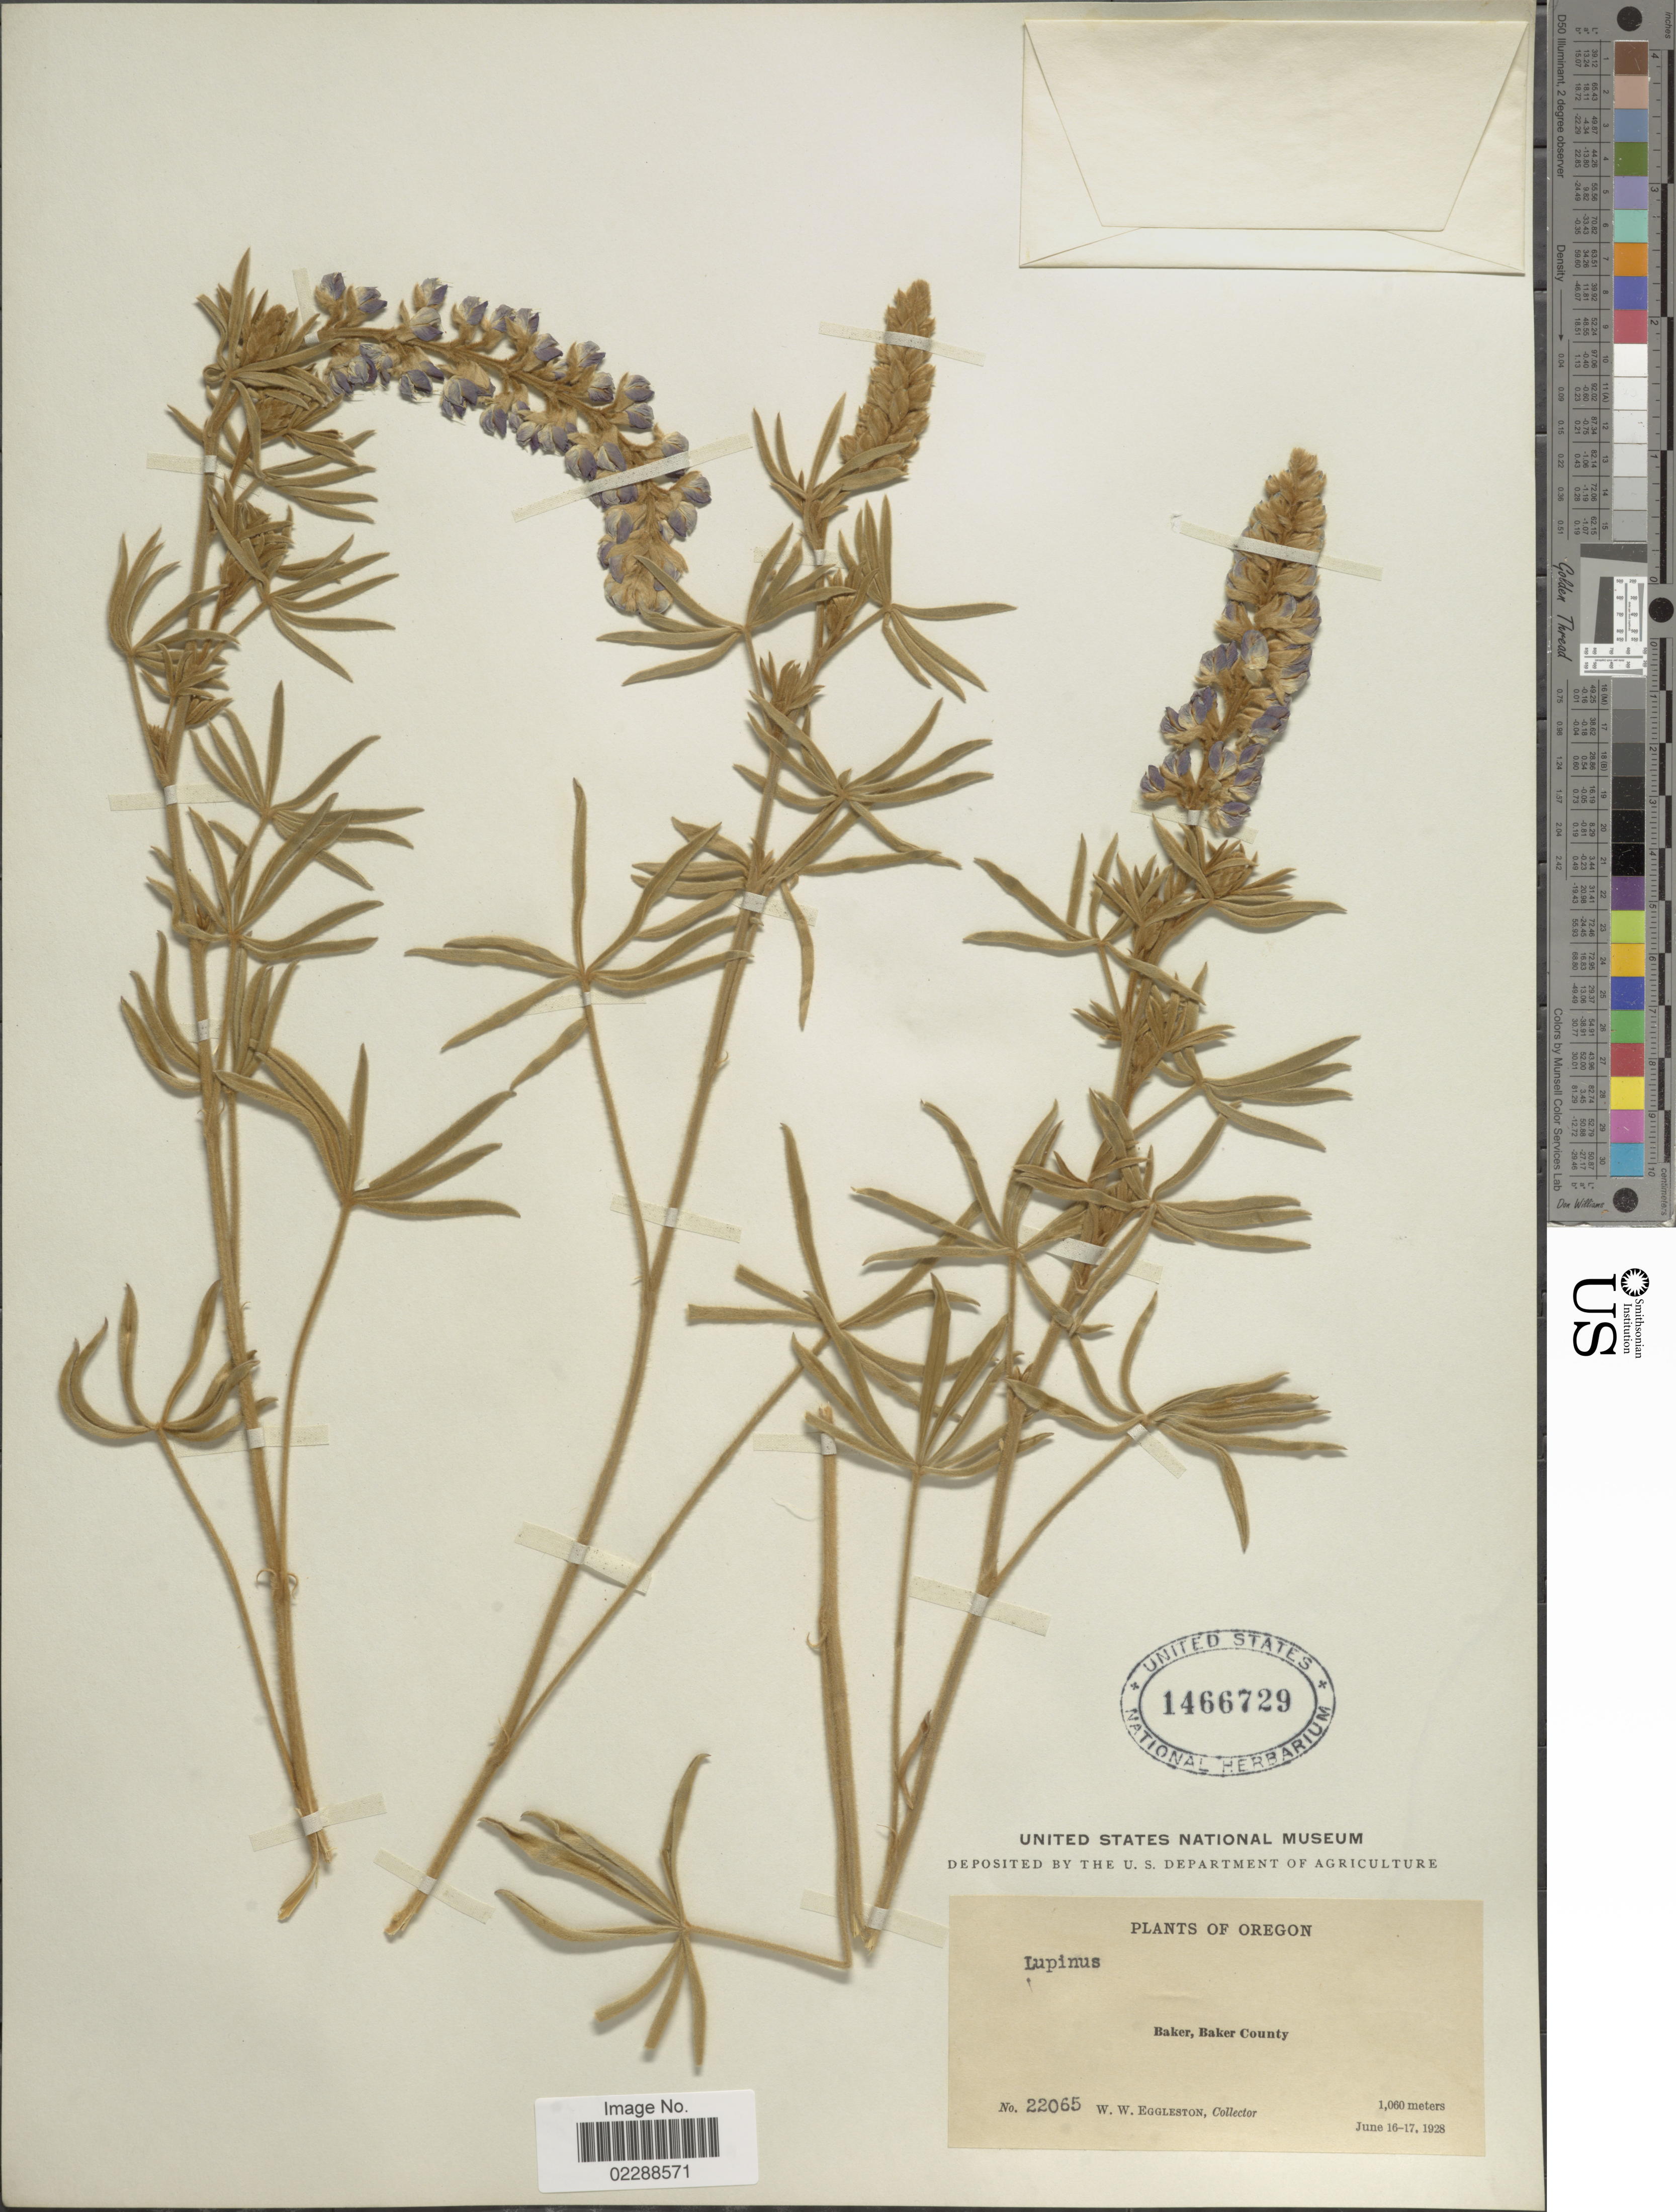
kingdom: Plantae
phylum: Tracheophyta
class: Magnoliopsida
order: Fabales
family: Fabaceae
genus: Lupinus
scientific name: Lupinus sp.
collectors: W. W. Eggleston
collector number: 22065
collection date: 1928-06-16/1928-06-17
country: United States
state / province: Oregon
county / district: Baker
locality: Baker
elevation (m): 1060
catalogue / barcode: US 1466729